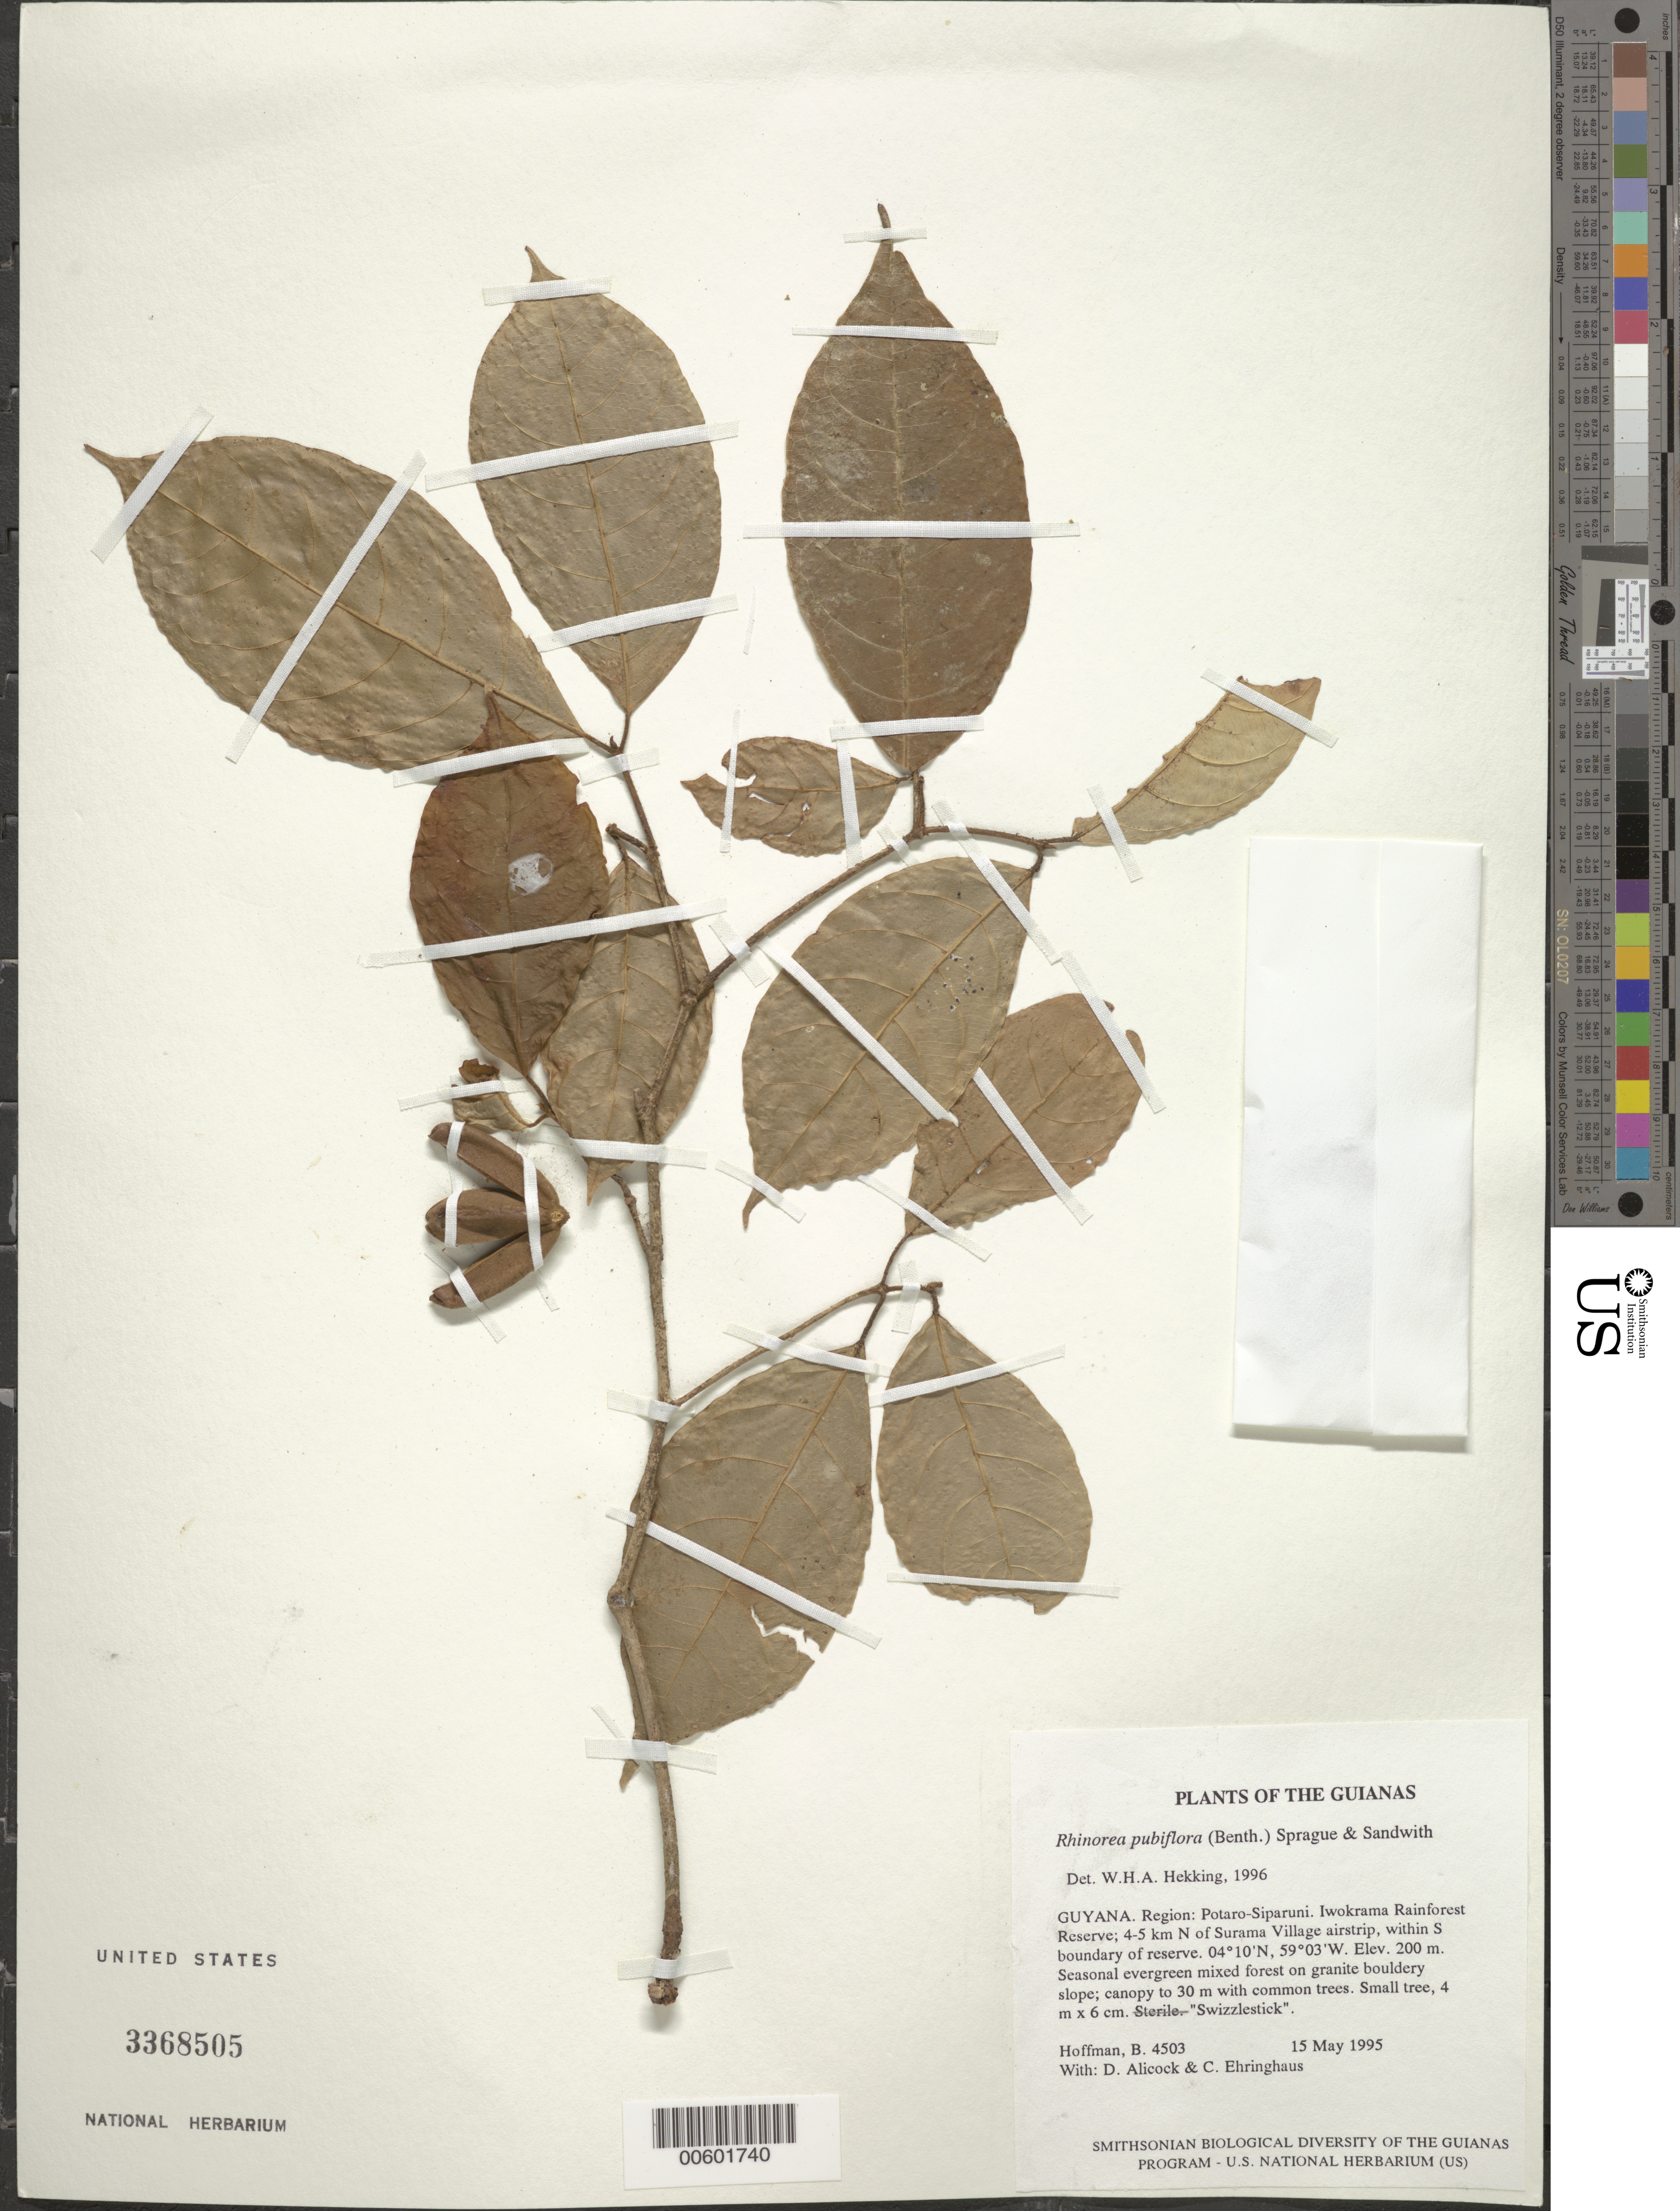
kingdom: Plantae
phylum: Tracheophyta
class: Magnoliopsida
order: Malpighiales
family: Violaceae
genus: Rinorea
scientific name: Rinorea pubiflora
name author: (Benth.) Sprague & Sandwith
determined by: Hekking, W. H. A.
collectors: B. Hoffman, D. Allicock & C. Ehringhaus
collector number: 4503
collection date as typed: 15 May 1995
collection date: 1995-05-15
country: Guyana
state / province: Potaro-Siparuni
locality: Iwokrama Rainforest Reserve; 4-5 km N of Surama village airstrip, within S boundary of reserve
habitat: Seasonal evergreen mixed forest on granite bouldery slope; canopy to 30 m with common trees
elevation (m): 200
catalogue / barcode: US 3368505